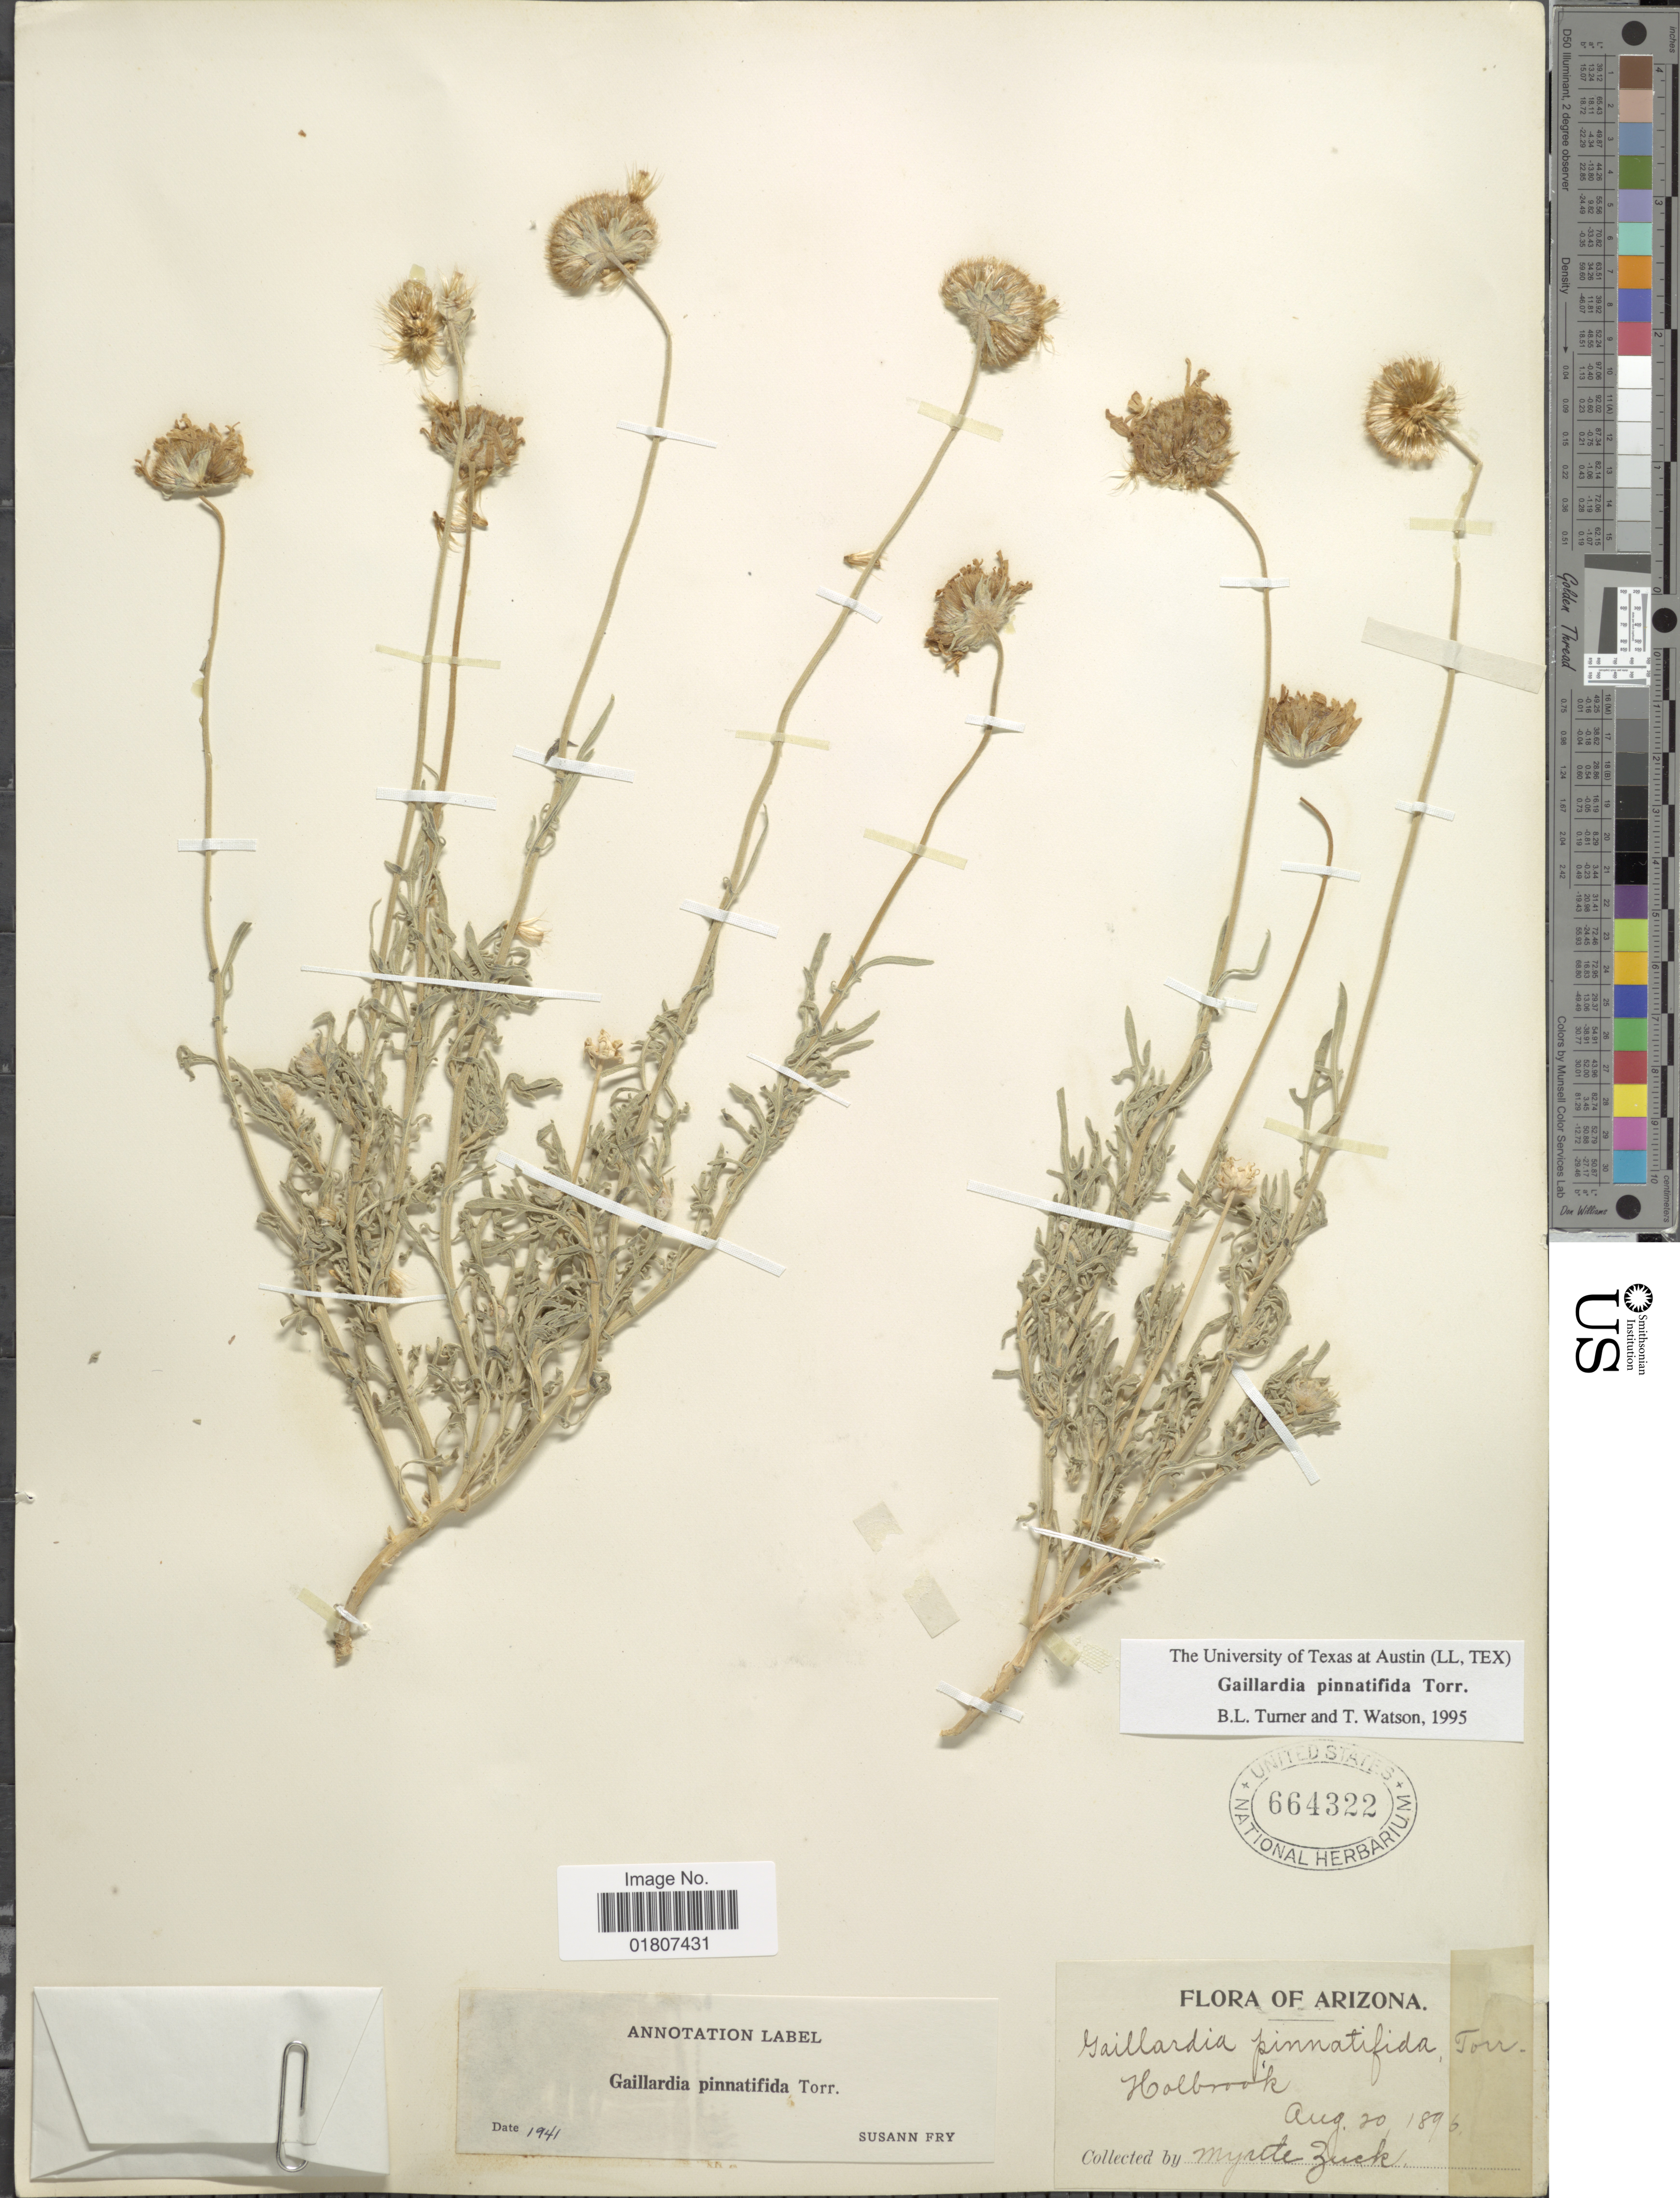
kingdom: Plantae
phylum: Tracheophyta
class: Magnoliopsida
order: Asterales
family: Asteraceae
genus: Gaillardia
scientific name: Gaillardia pinnatifida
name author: Torr.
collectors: M. Zuck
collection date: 1896-08-20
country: United States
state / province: Arizona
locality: Holbrook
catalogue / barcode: US 664322